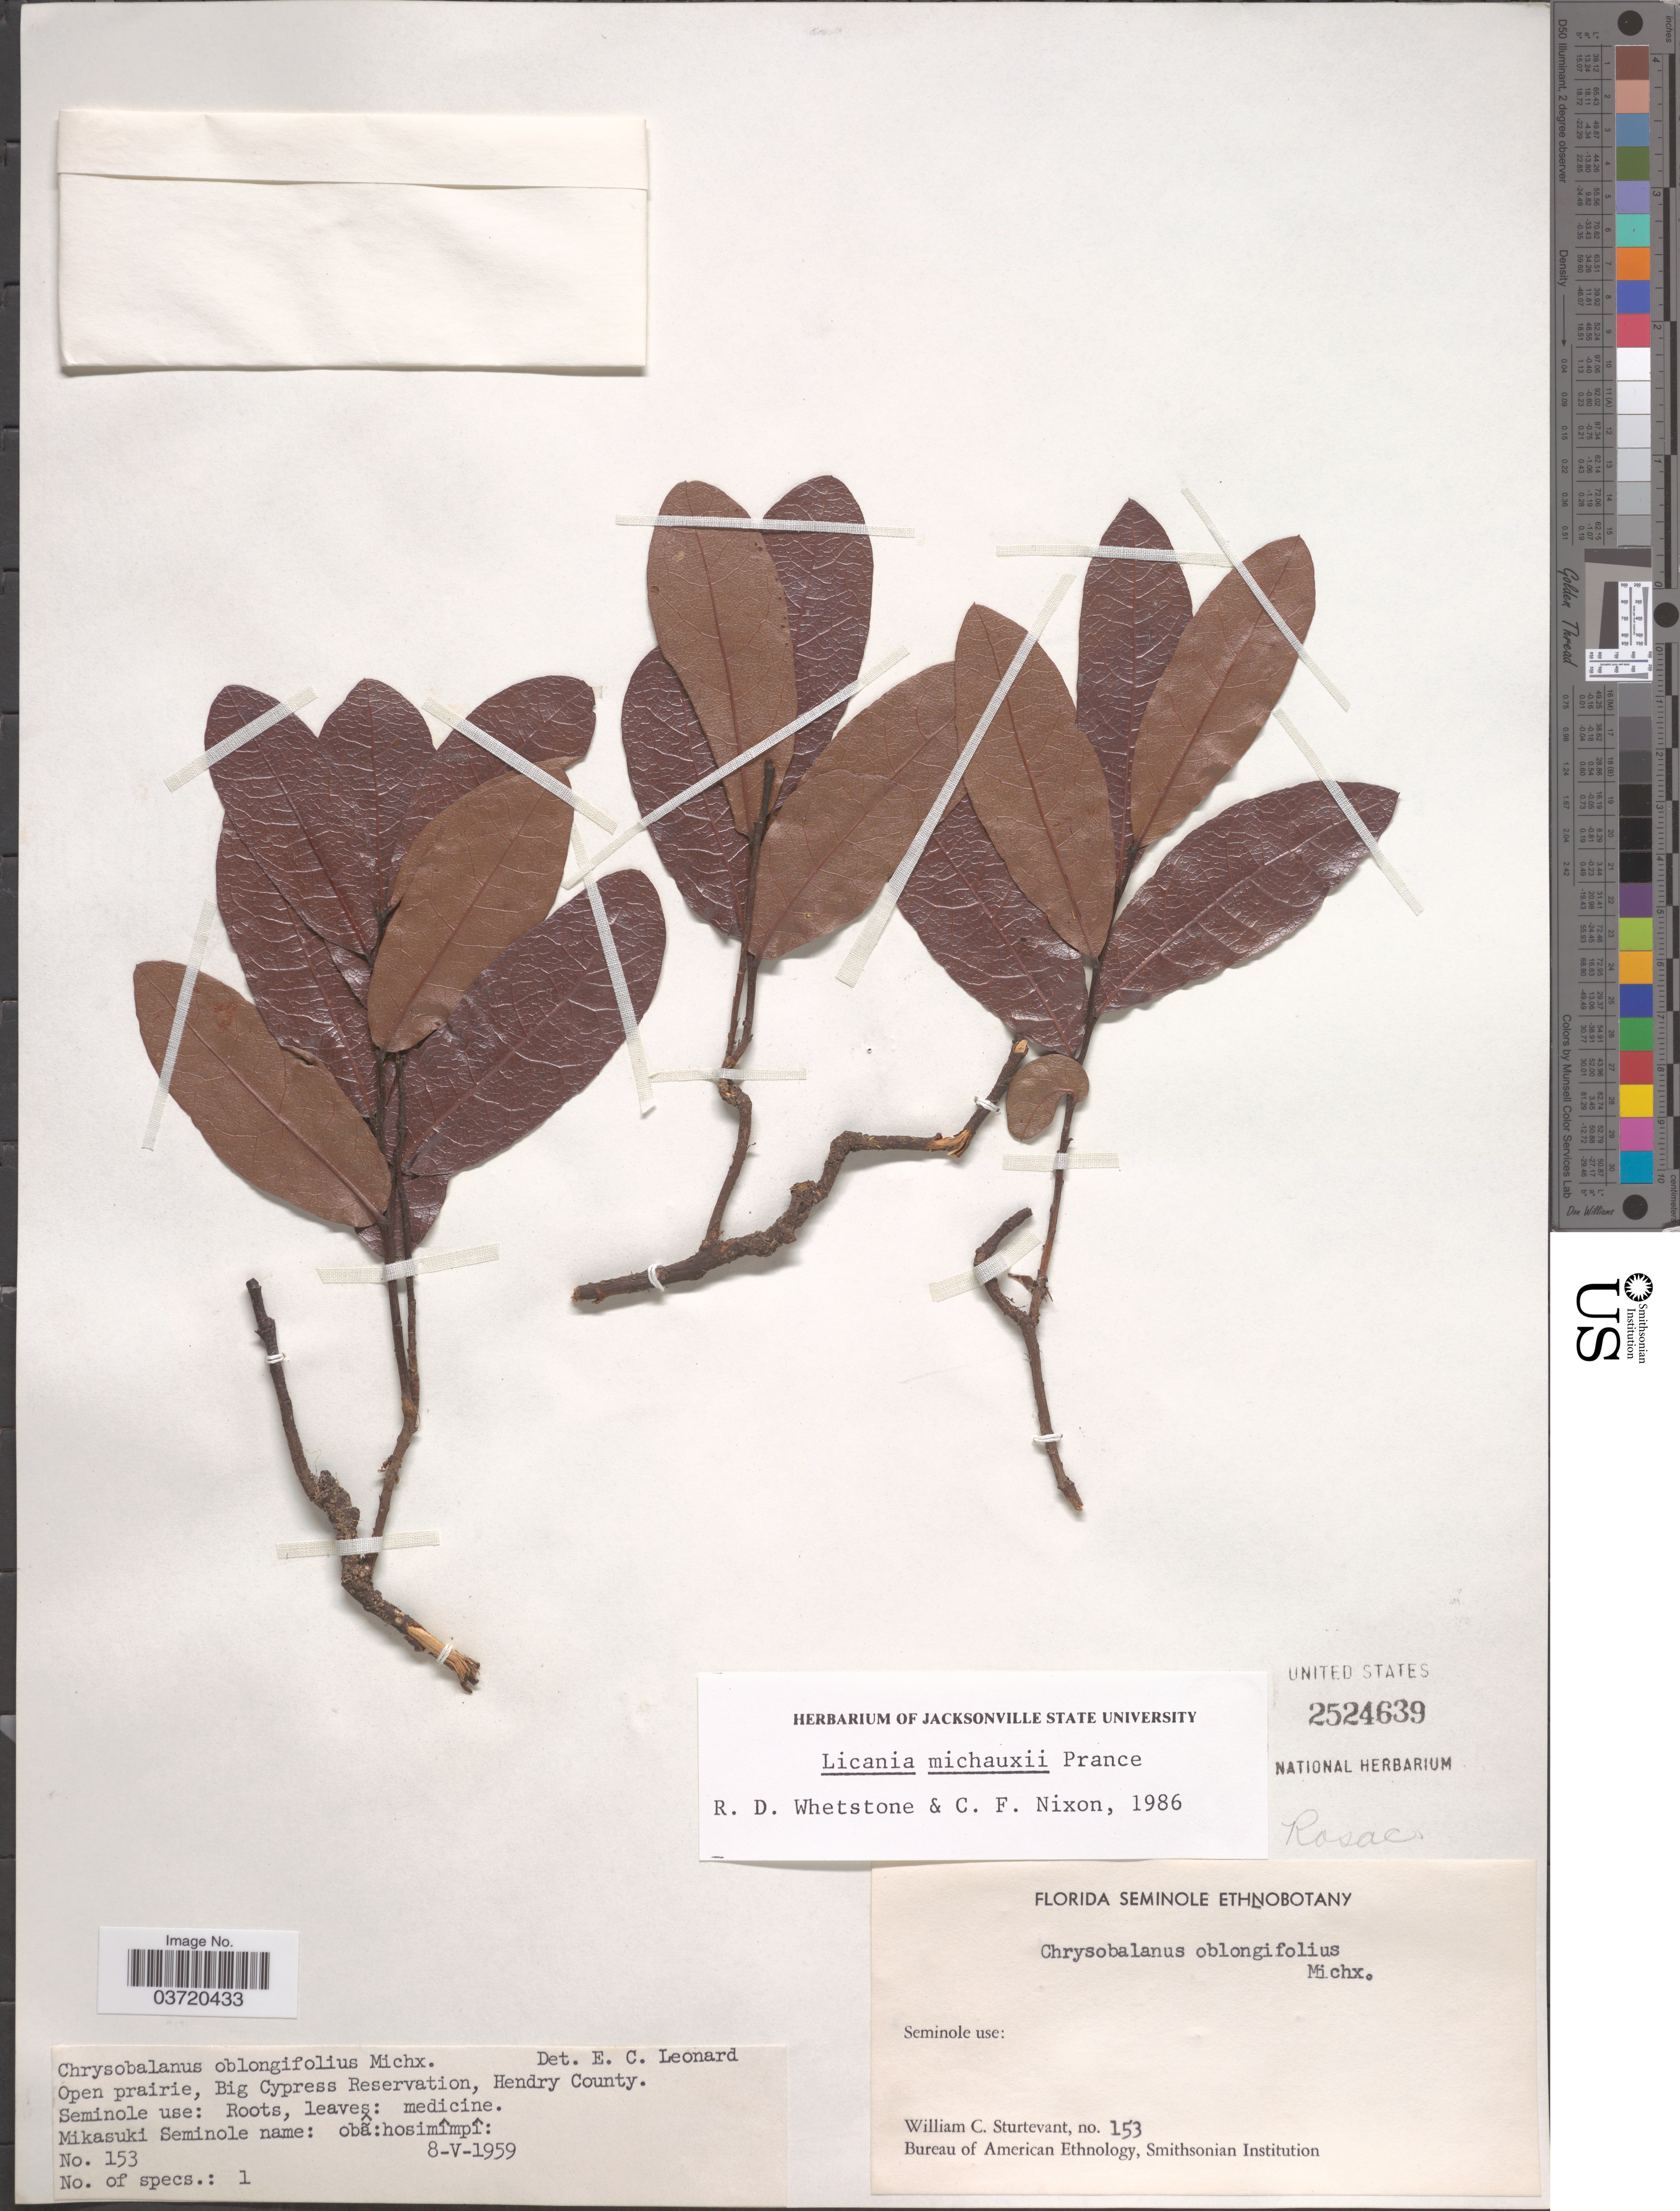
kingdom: Plantae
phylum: Tracheophyta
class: Magnoliopsida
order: Malpighiales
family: Chrysobalanaceae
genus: Geobalanus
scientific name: Geobalanus oblongifolius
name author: (Michx.) Small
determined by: Strong, M. T., (US), Smithsonian Institution - National Museum of Natural History (UNITED STATES)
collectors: W. Sturtevant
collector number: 153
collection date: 1959-05-08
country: United States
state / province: Florida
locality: Open prairie, Big Cypress Reservation, Hendry County.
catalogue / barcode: US 2524639